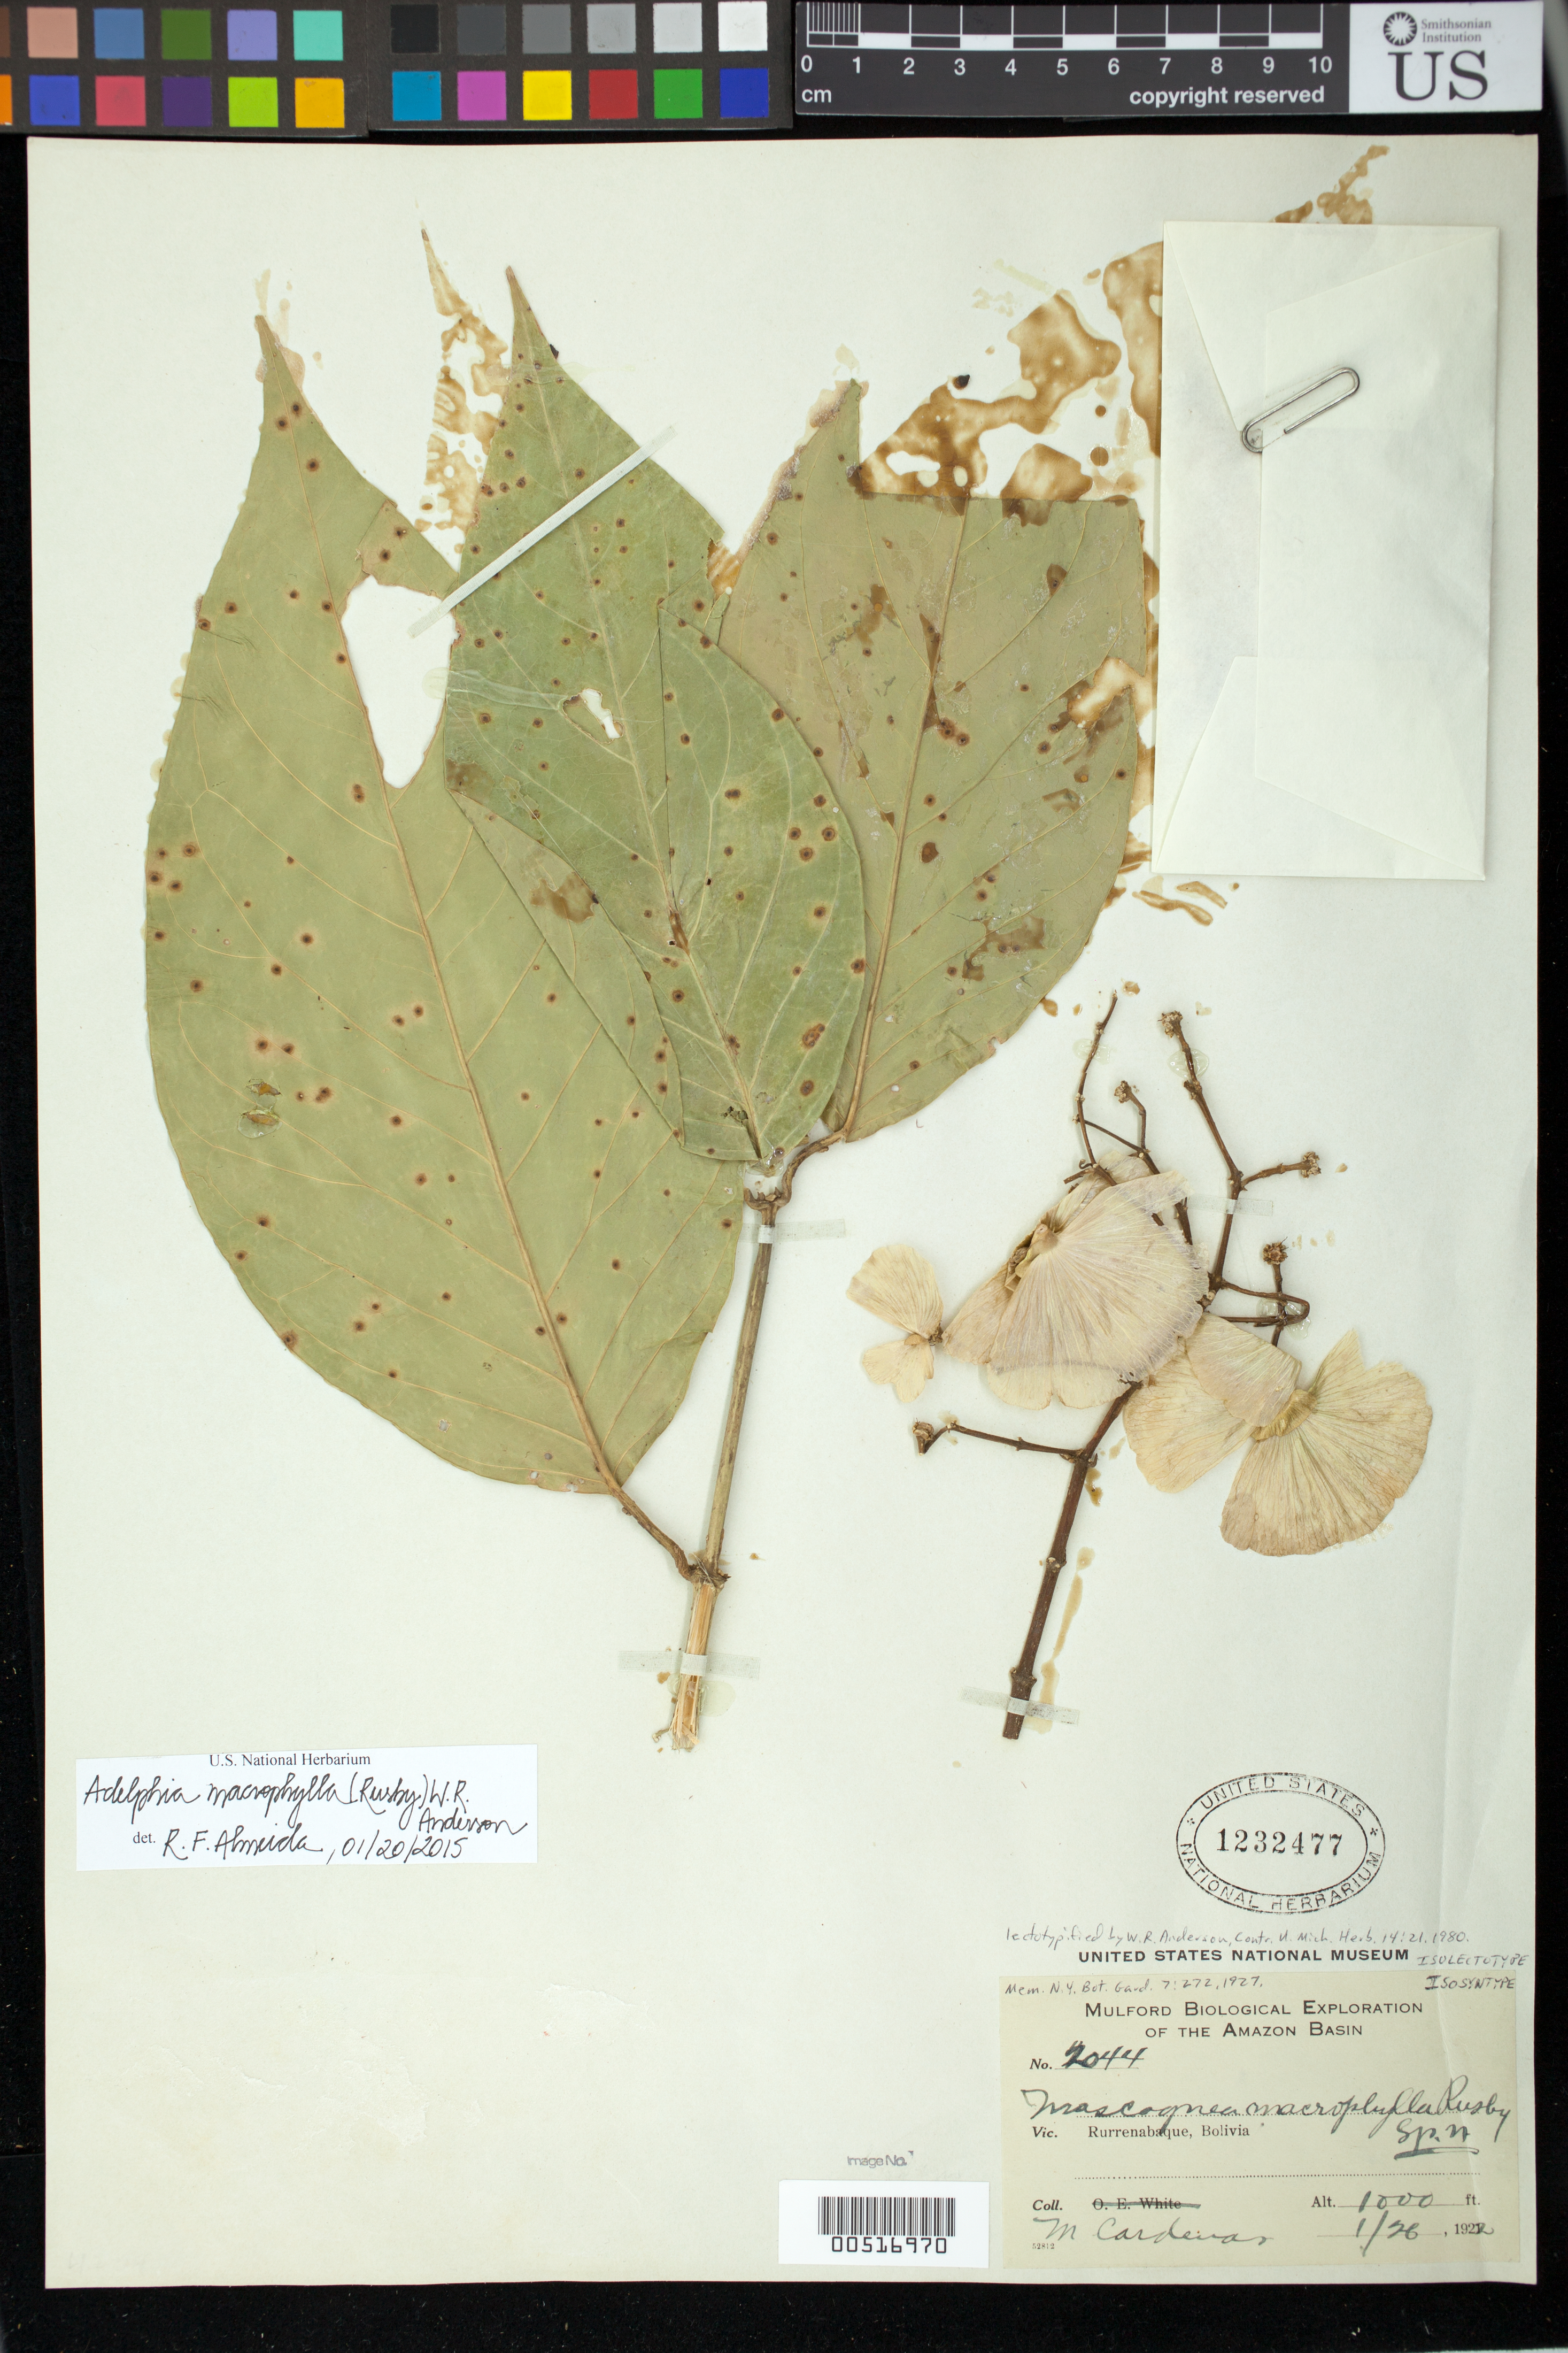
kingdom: Plantae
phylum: Tracheophyta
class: Magnoliopsida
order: Malpighiales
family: Malpighiaceae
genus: Mascagnia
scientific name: Mascagnia macrophylla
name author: Rusby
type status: Isolectotype; Isosyntype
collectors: M. Cárdenas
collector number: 2044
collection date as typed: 1/26, 1922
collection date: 1922-01-26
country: Bolivia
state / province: Beni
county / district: José Ballivián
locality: Rurrenabaque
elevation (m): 305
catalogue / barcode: US 1232477